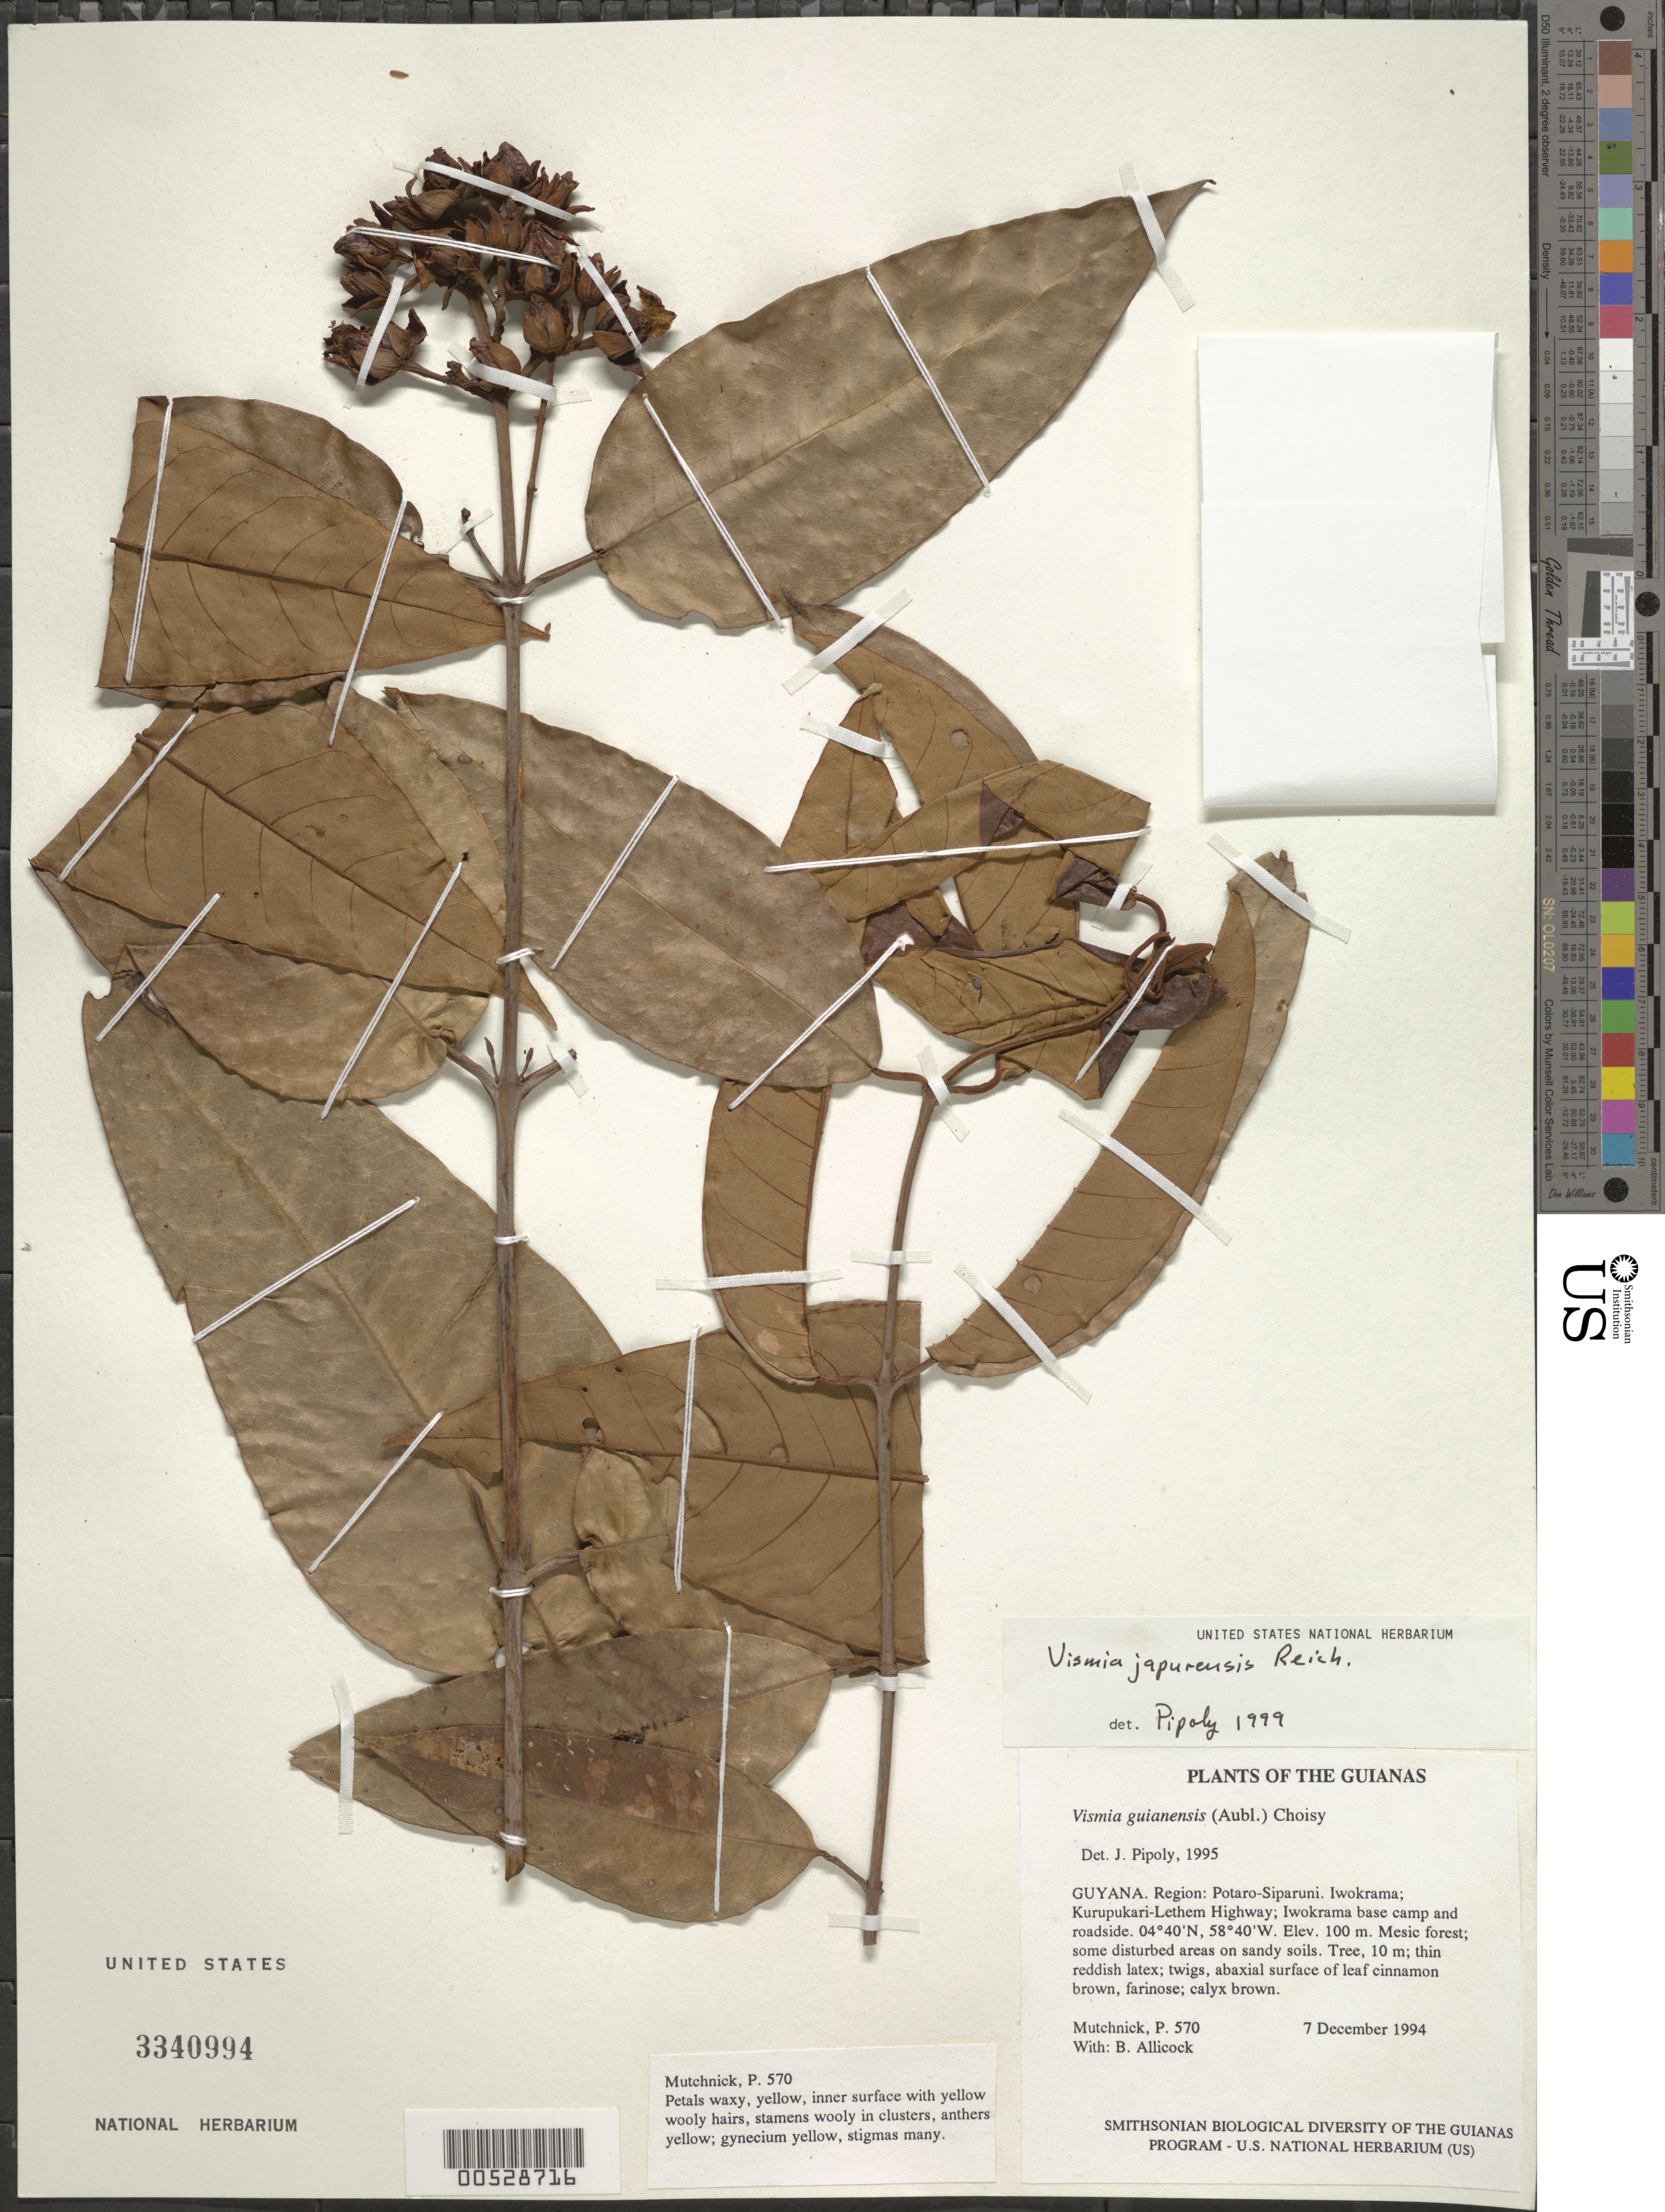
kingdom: Plantae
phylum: Tracheophyta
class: Magnoliopsida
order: Malpighiales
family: Hypericaceae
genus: Vismia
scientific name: Vismia japurensis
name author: Reichardt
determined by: Pipoly, J. J., III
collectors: P. Mutchnick & B. Allicock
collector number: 570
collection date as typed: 7 December 1994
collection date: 1994-12-07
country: Guyana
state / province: Potaro-Siparuni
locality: Iwokrama; Kurupukari-Lethem Highway; Iwokrama base camp and roadside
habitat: Mesic forest; some disturbed areas on sandy soils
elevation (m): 100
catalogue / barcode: US 3340994